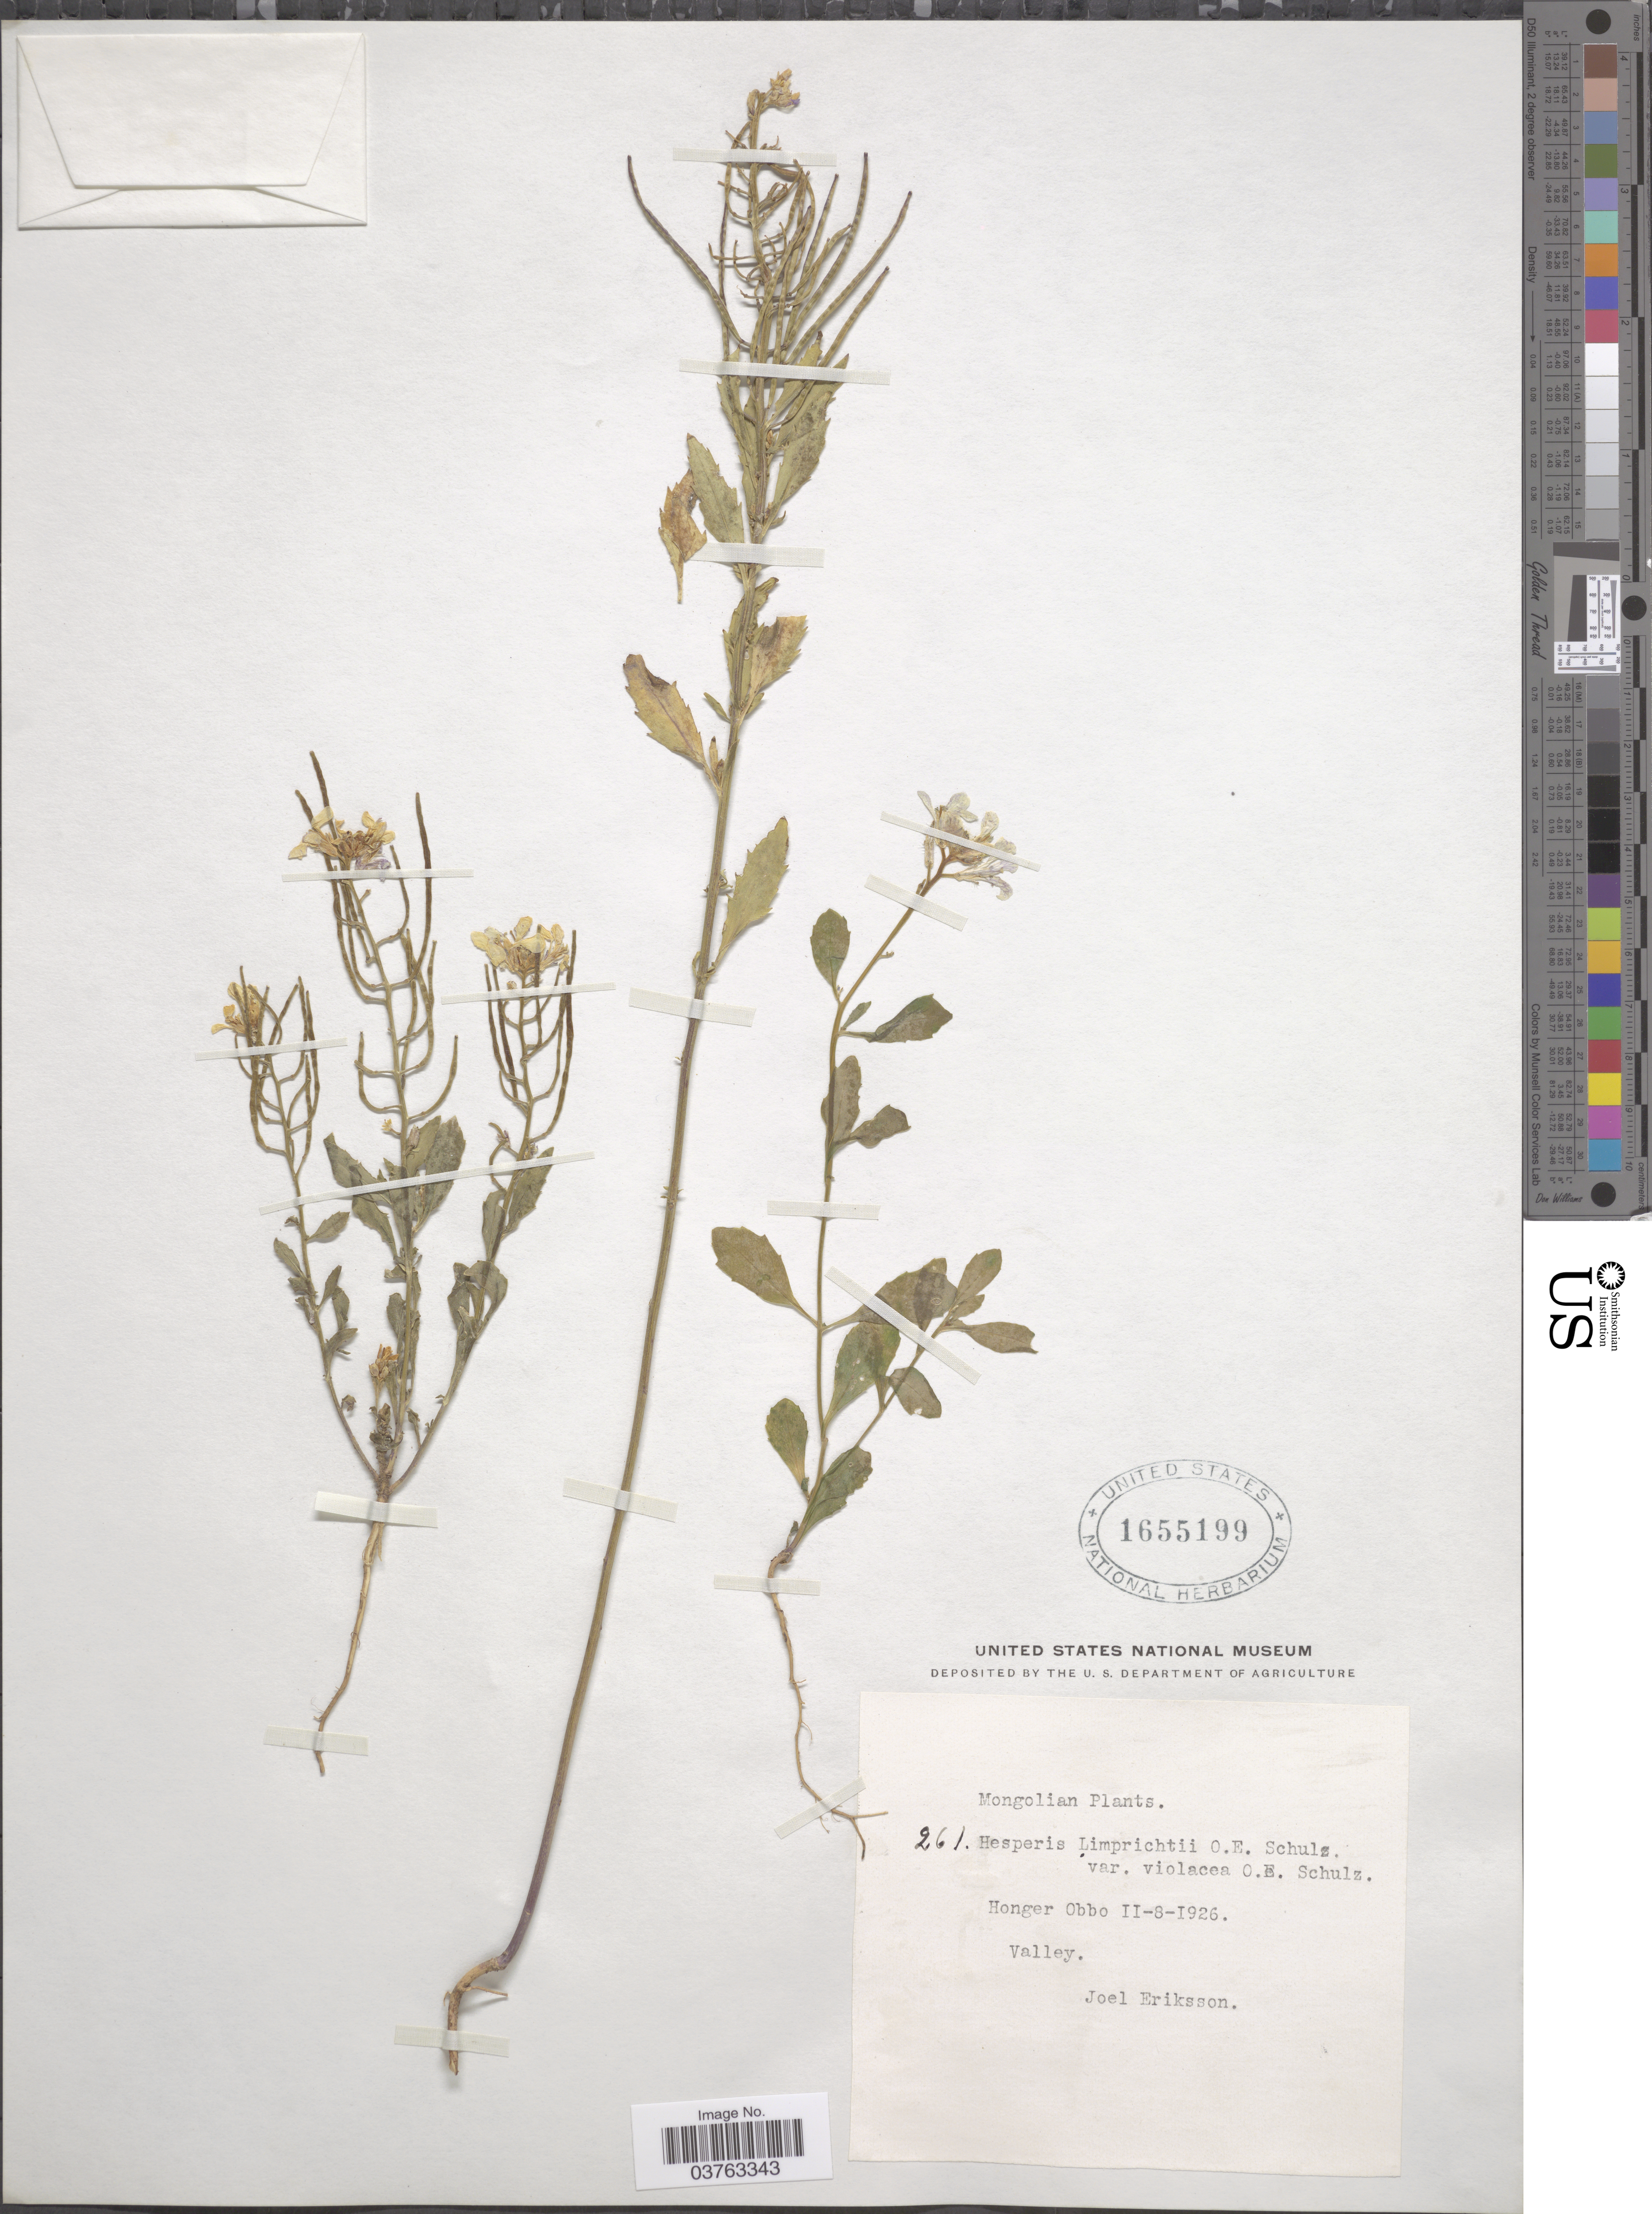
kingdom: Plantae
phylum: Tracheophyta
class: Magnoliopsida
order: Brassicales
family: Brassicaceae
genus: Hesperis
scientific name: Hesperis limprichtii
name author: O.E. Schulz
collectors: J. Eriksson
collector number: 261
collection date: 1926-08-11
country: Mongolia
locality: Mongolian. Honger Obbo. Valley.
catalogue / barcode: US 1655199